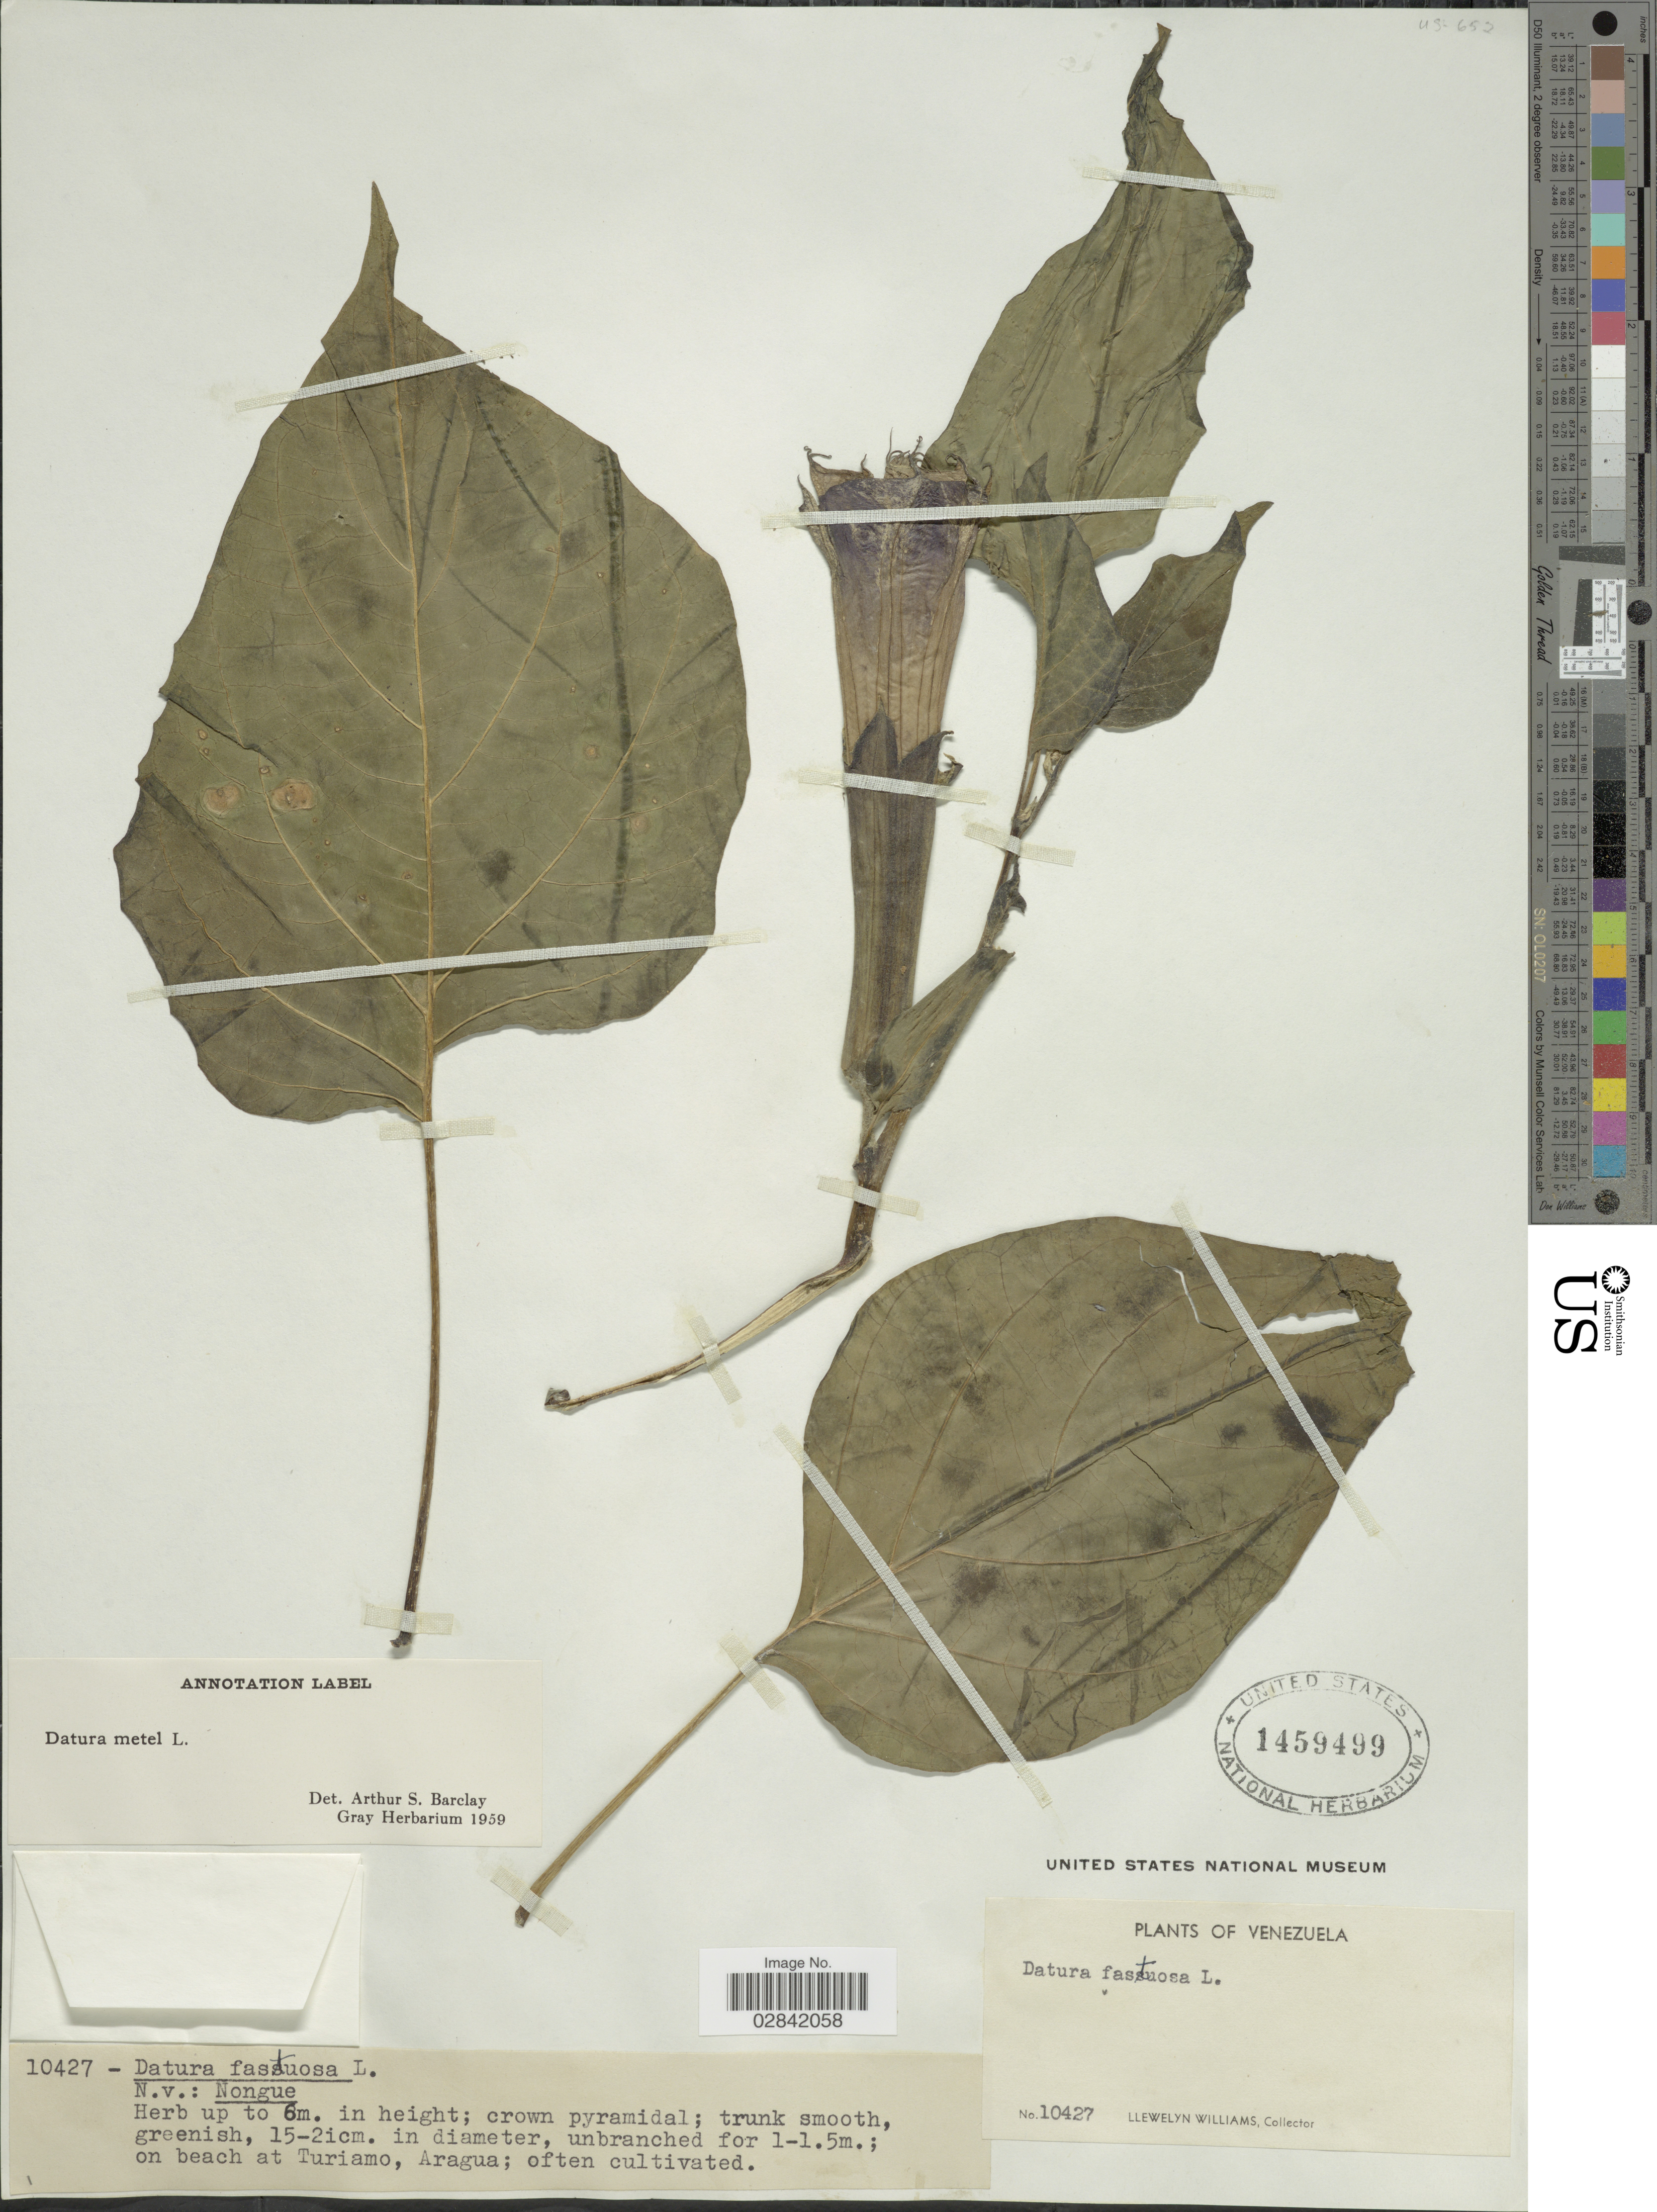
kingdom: Plantae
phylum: Tracheophyta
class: Magnoliopsida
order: Solanales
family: Solanaceae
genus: Datura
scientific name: Datura metel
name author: L.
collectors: Ll. Williams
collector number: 10427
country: Venezuela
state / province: Aragua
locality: On beach at Turiamo, Aragua.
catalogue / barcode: US 1459499